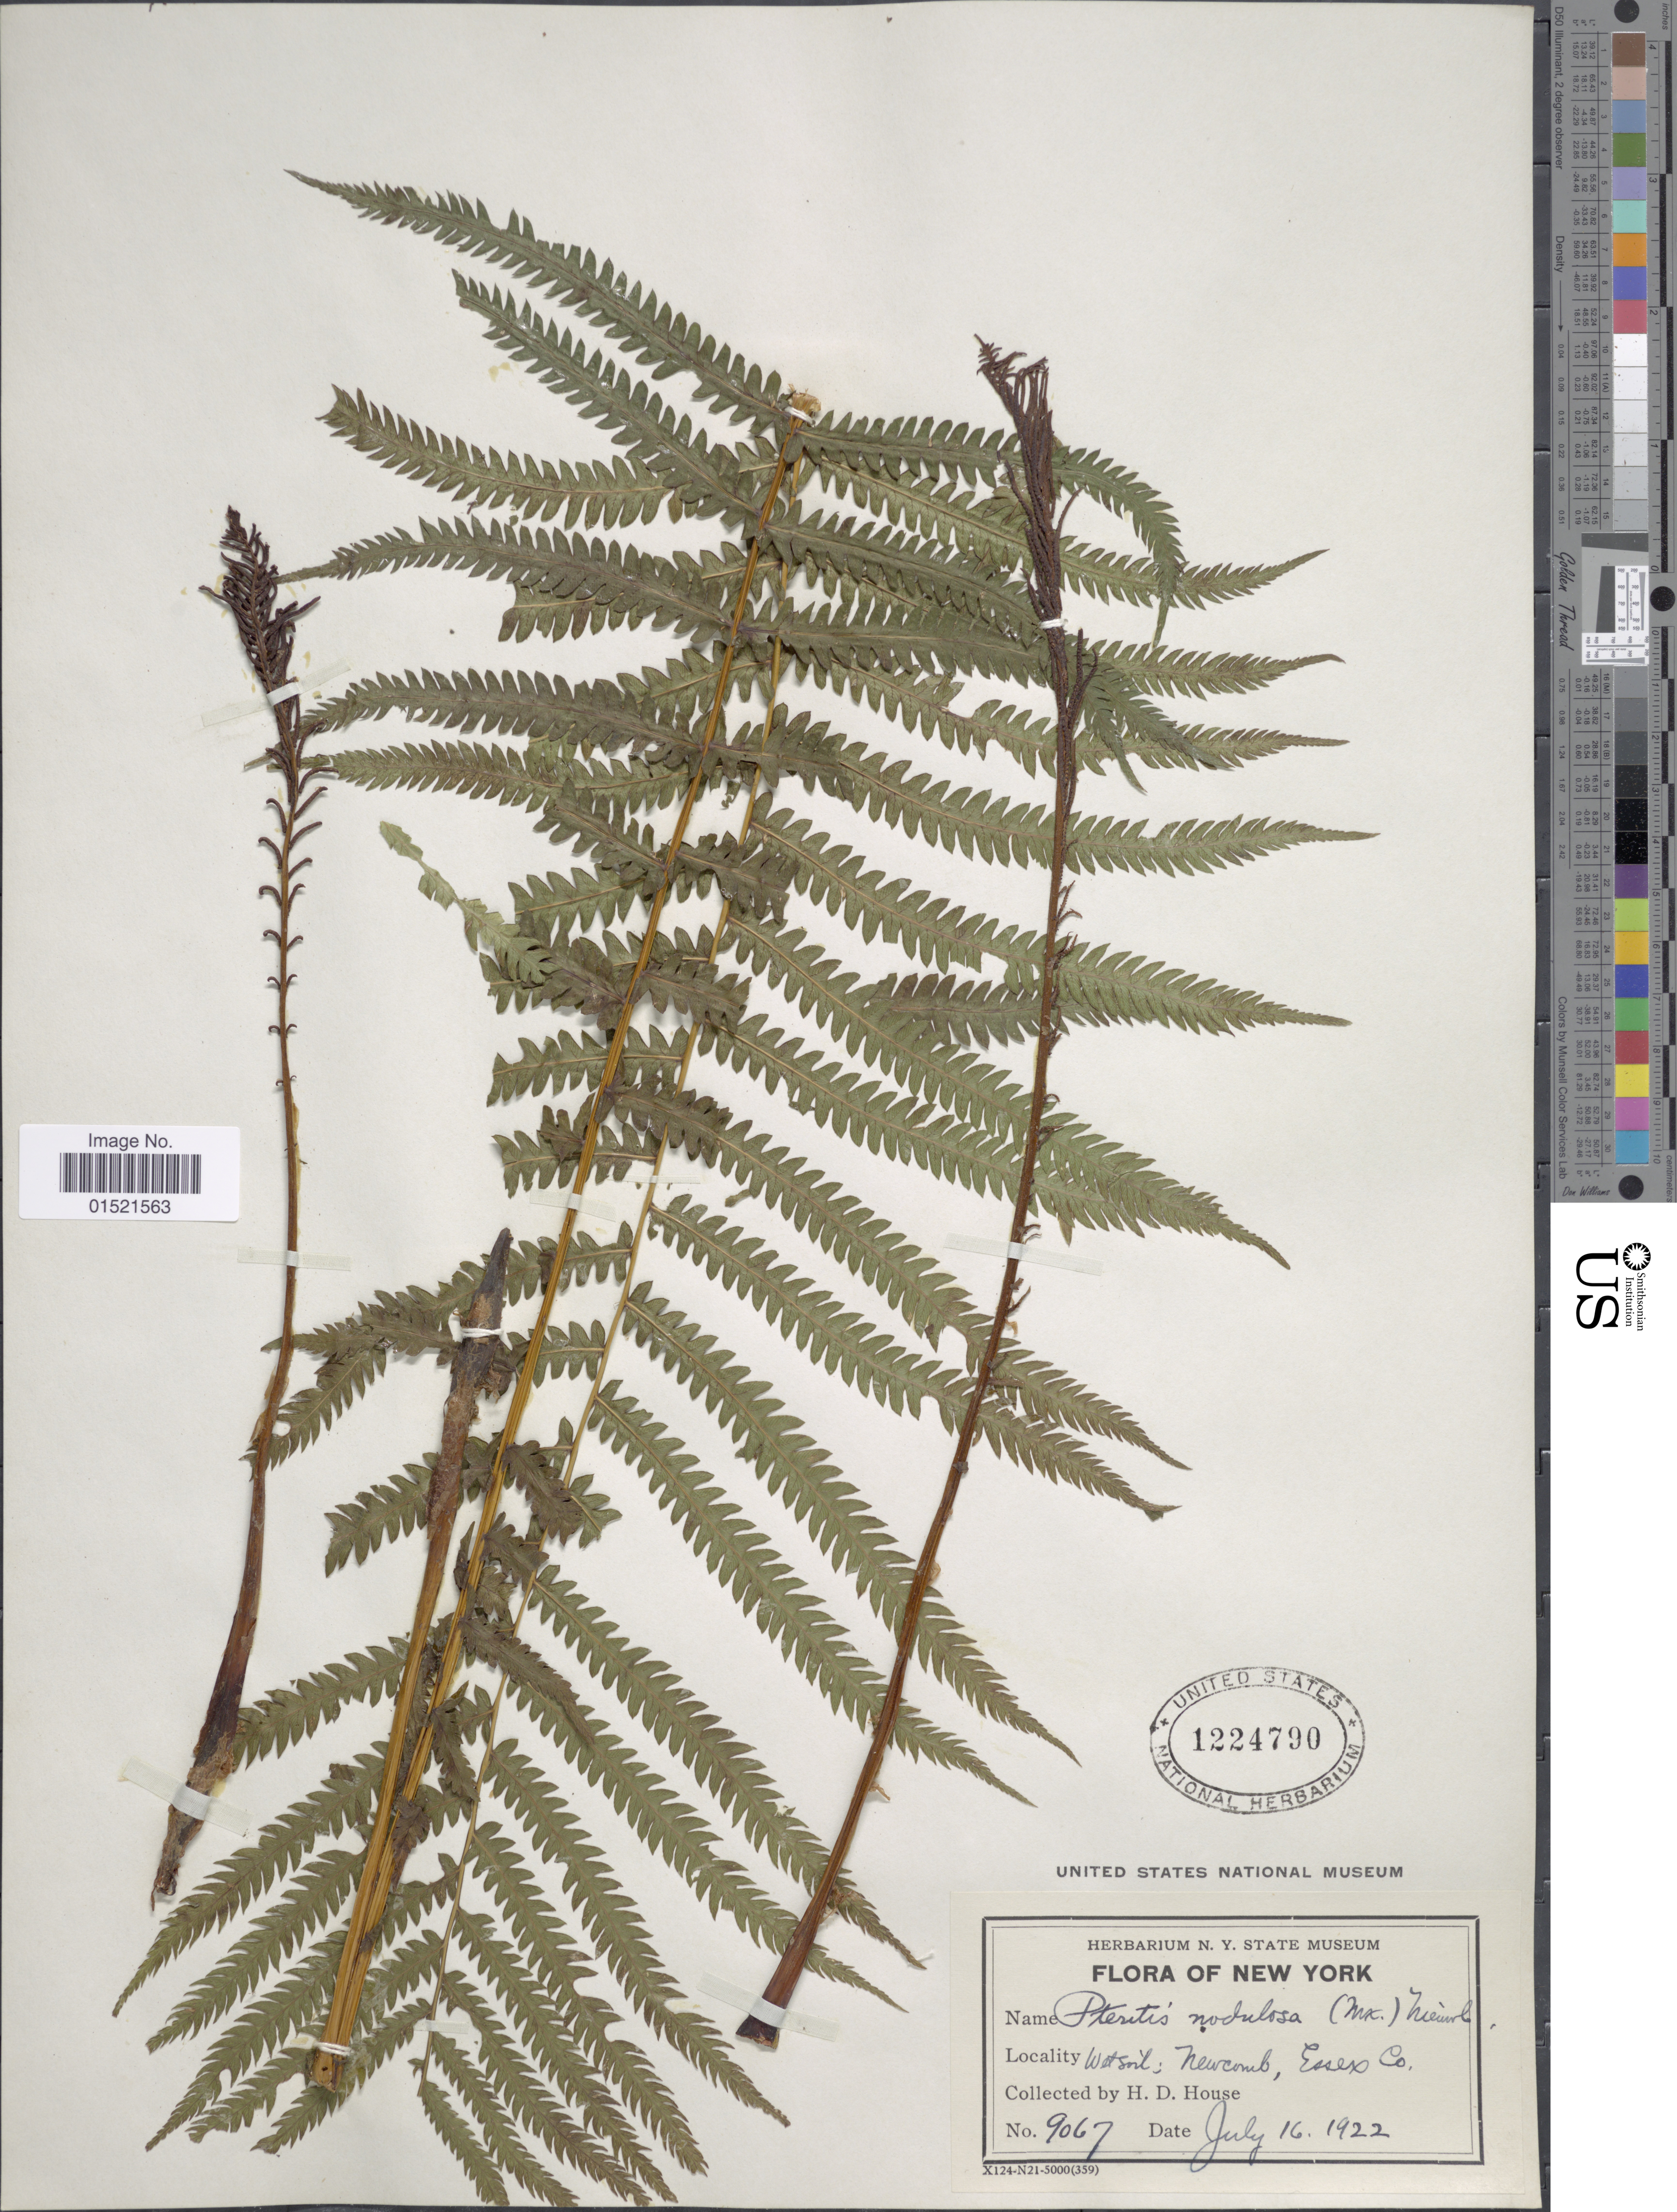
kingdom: Plantae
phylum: Tracheophyta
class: Polypodiopsida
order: Polypodiales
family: Onocleaceae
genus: Matteuccia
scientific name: Matteuccia struthiopteris var. pensylvanica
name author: (Willd.) C.V. Morton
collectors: H. D. House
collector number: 9067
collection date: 1922-07-16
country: United States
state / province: New York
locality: Wet Soil, Newcomb, Essex Co.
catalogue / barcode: US 1224790